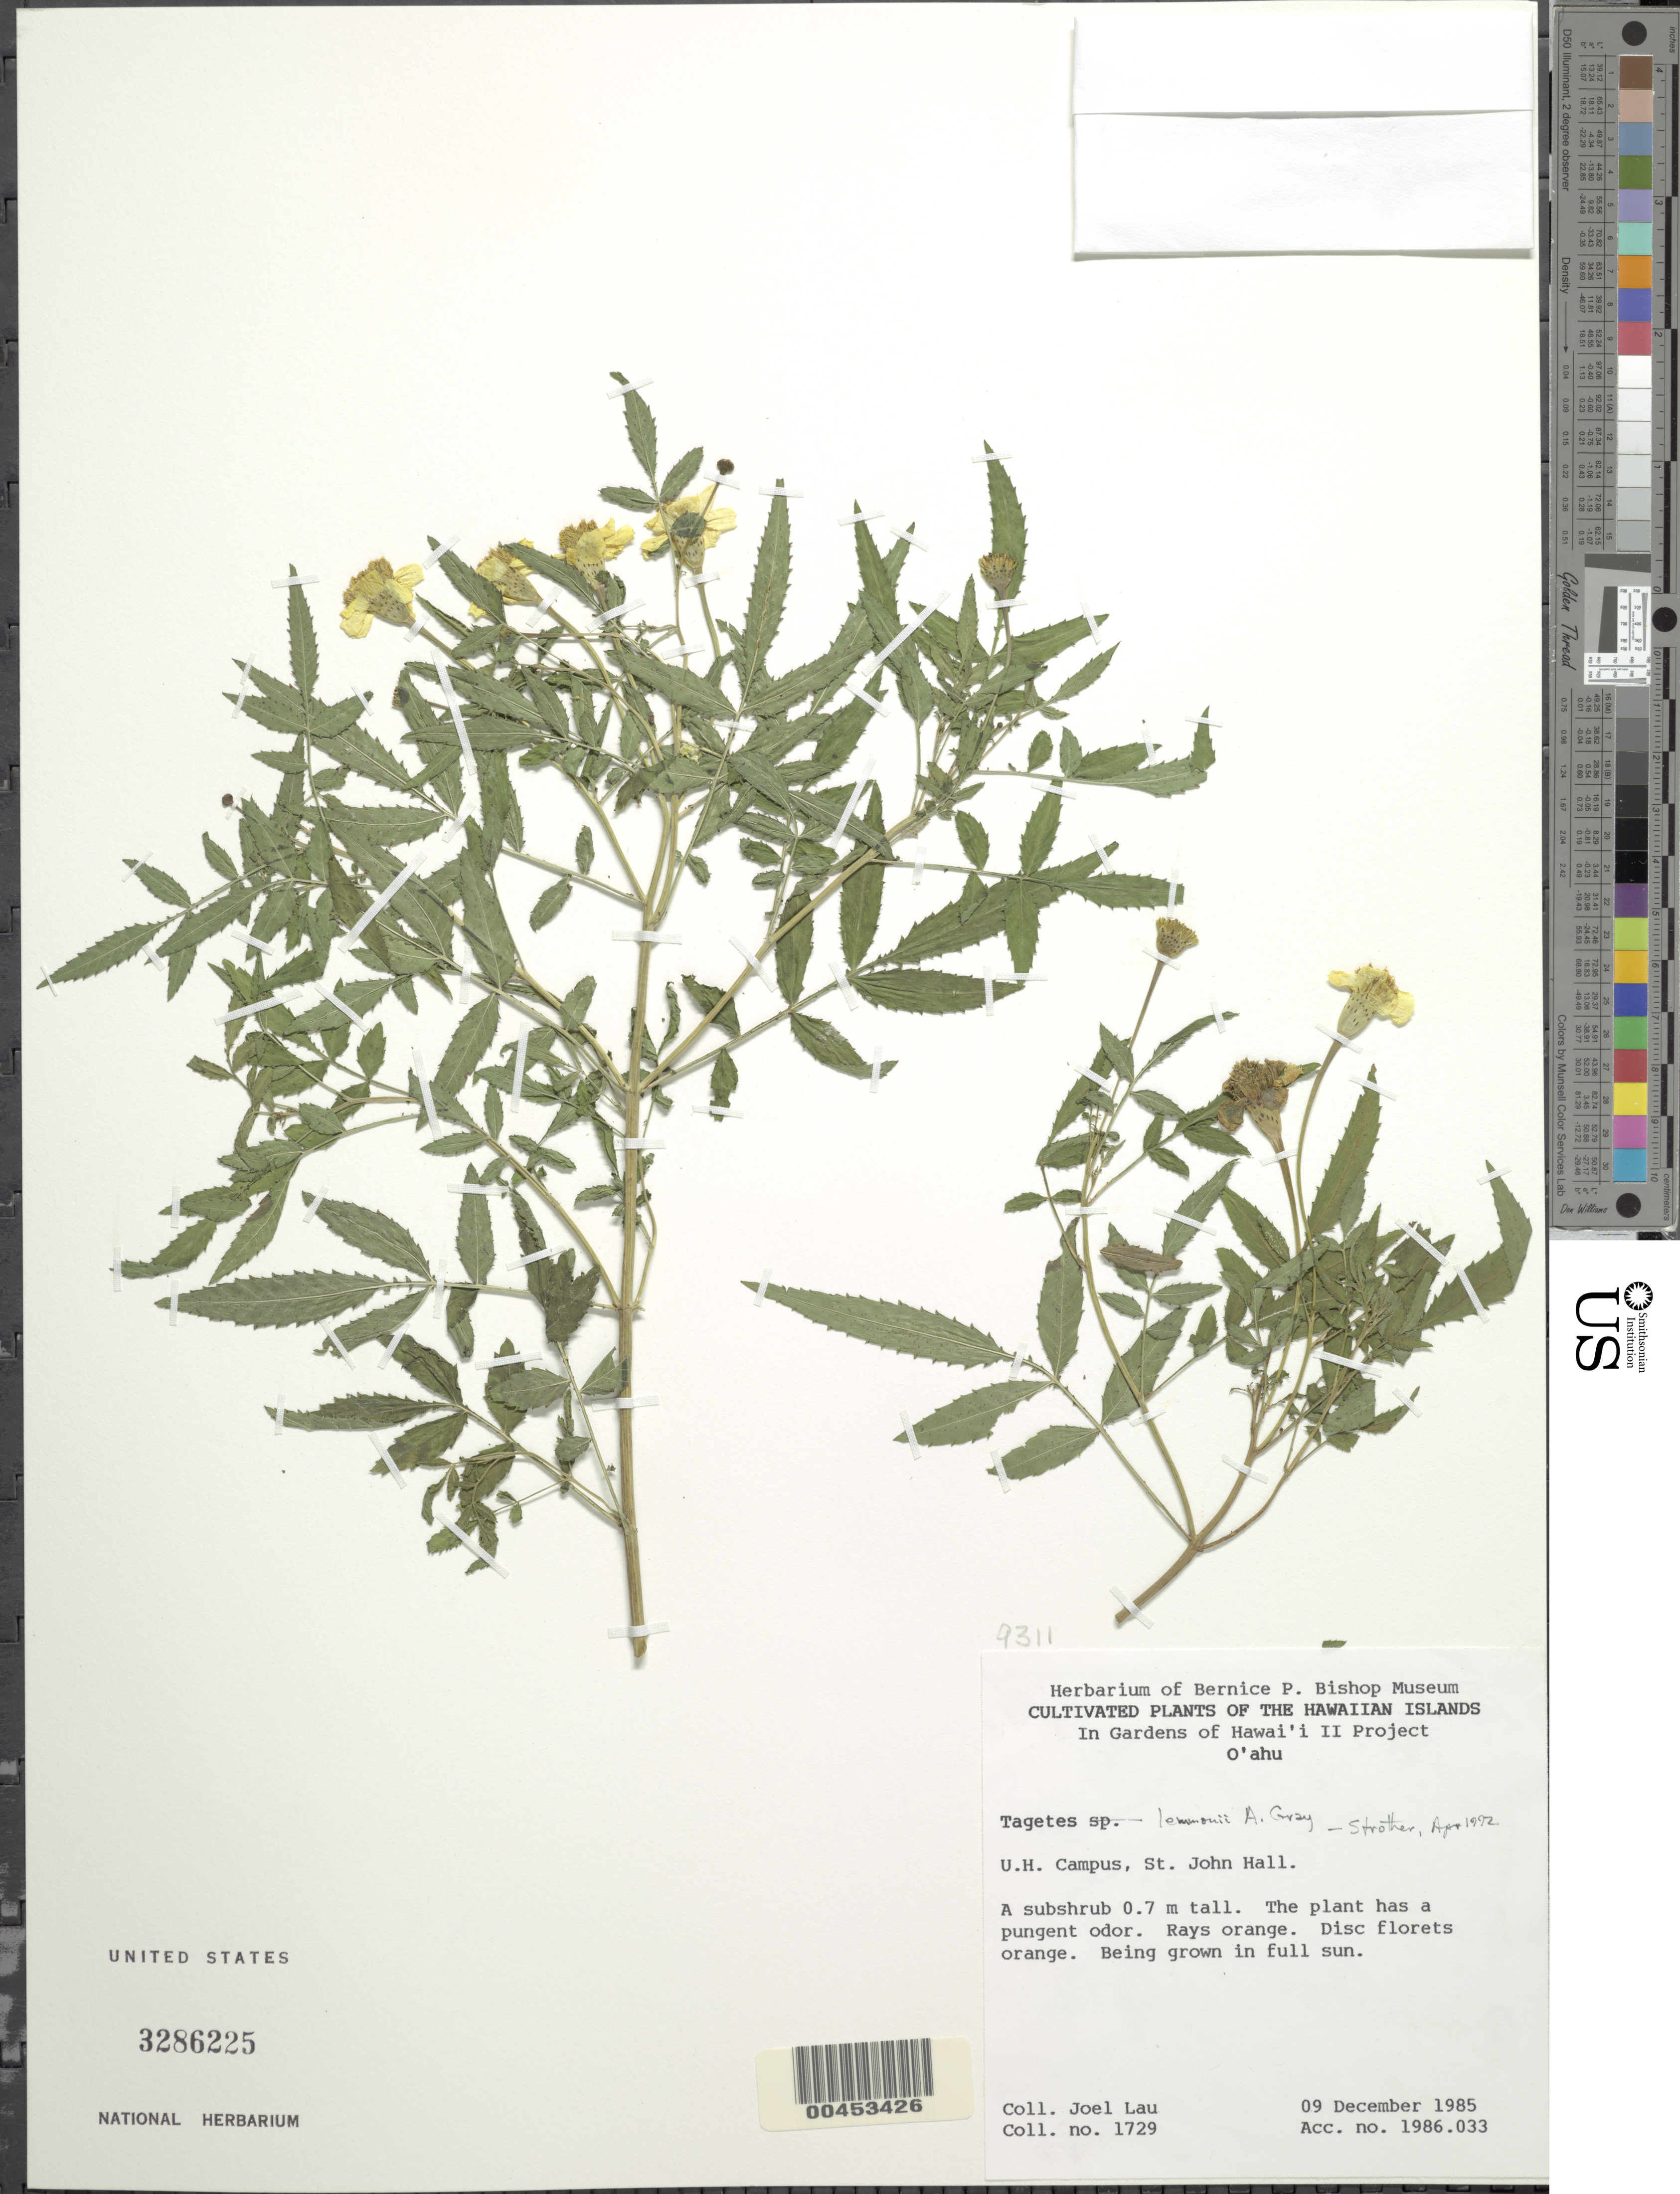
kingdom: Plantae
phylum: Tracheophyta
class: Magnoliopsida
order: Asterales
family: Asteraceae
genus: Tagetes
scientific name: Tagetes lemmonii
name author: A. Gray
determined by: Strother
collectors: J. Lau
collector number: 1729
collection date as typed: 9 Dec 1985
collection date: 1985-12-09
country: United States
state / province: Hawaii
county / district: Honolulu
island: Oahu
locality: U.H. Campus, St. John Hall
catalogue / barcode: US 3286225